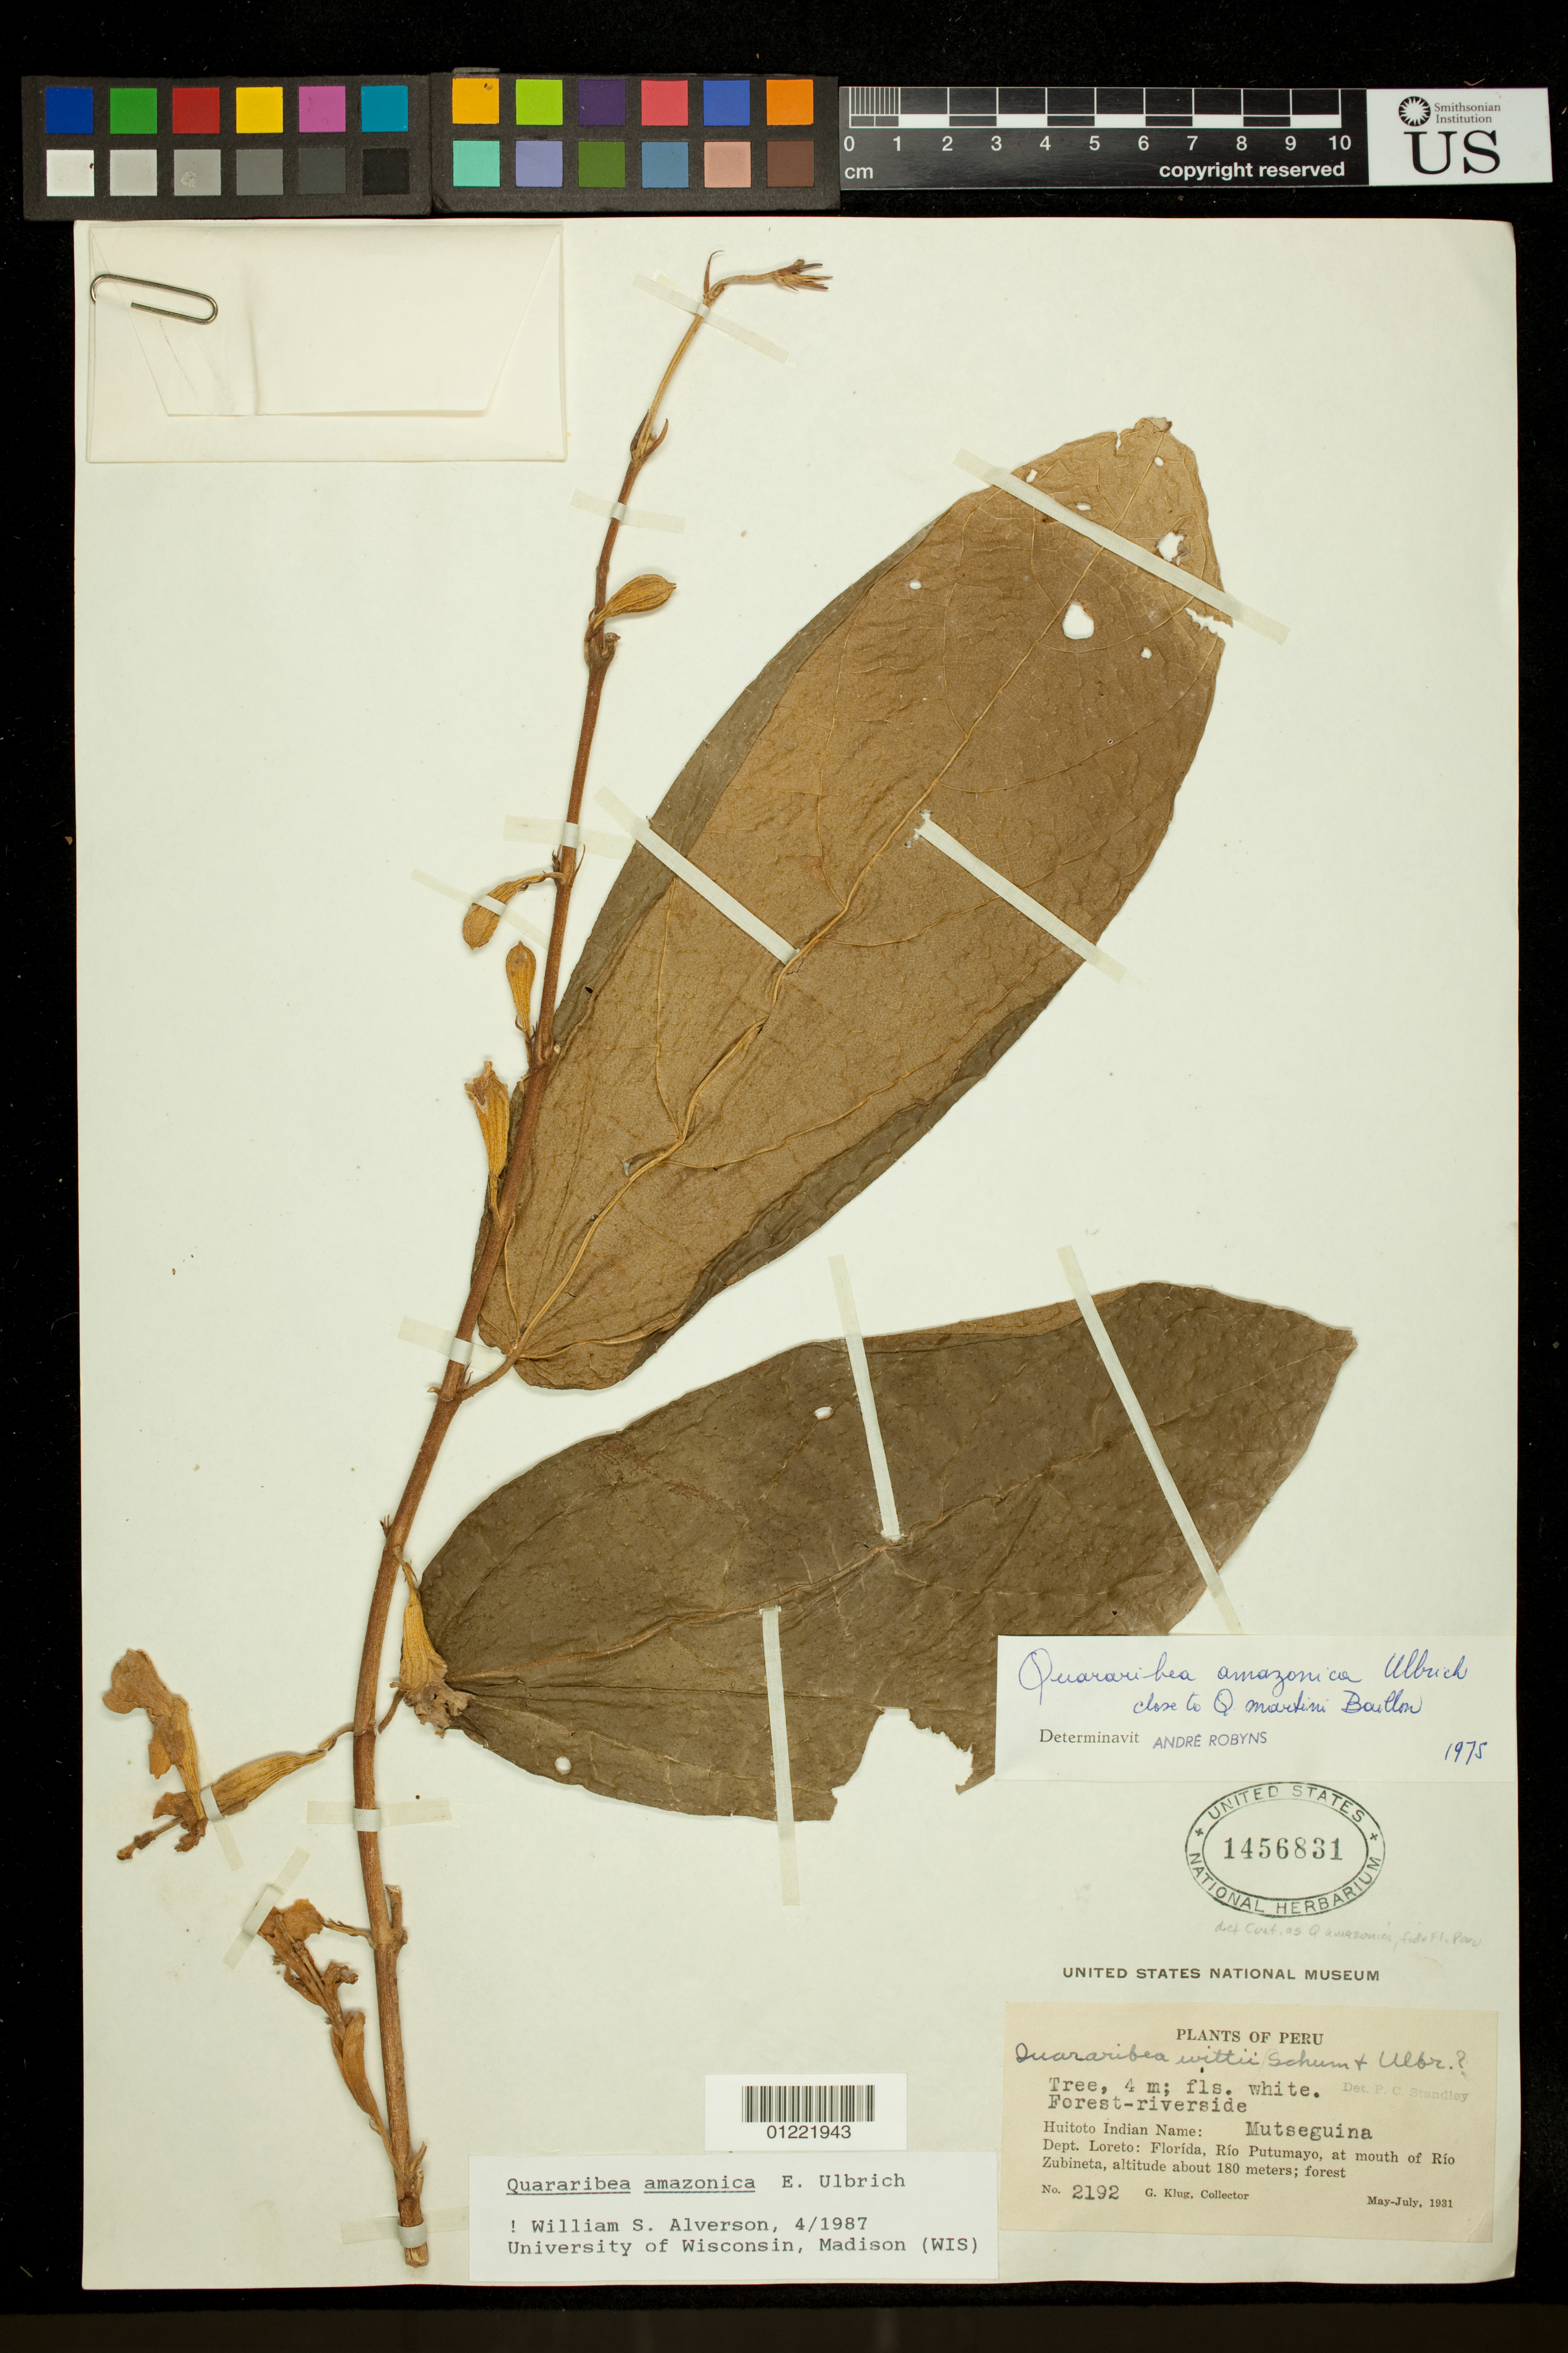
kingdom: Plantae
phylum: Tracheophyta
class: Magnoliopsida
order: Malvales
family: Malvaceae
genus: Quararibea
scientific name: Quararibea amazonica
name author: Ulbr.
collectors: G. Klug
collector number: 2192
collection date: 1931-05/1931-07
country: Peru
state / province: Loreto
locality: Florida, Rio Putumayo, at mouth of Rio Zubineta. Forest.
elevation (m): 180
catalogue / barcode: US 1456831